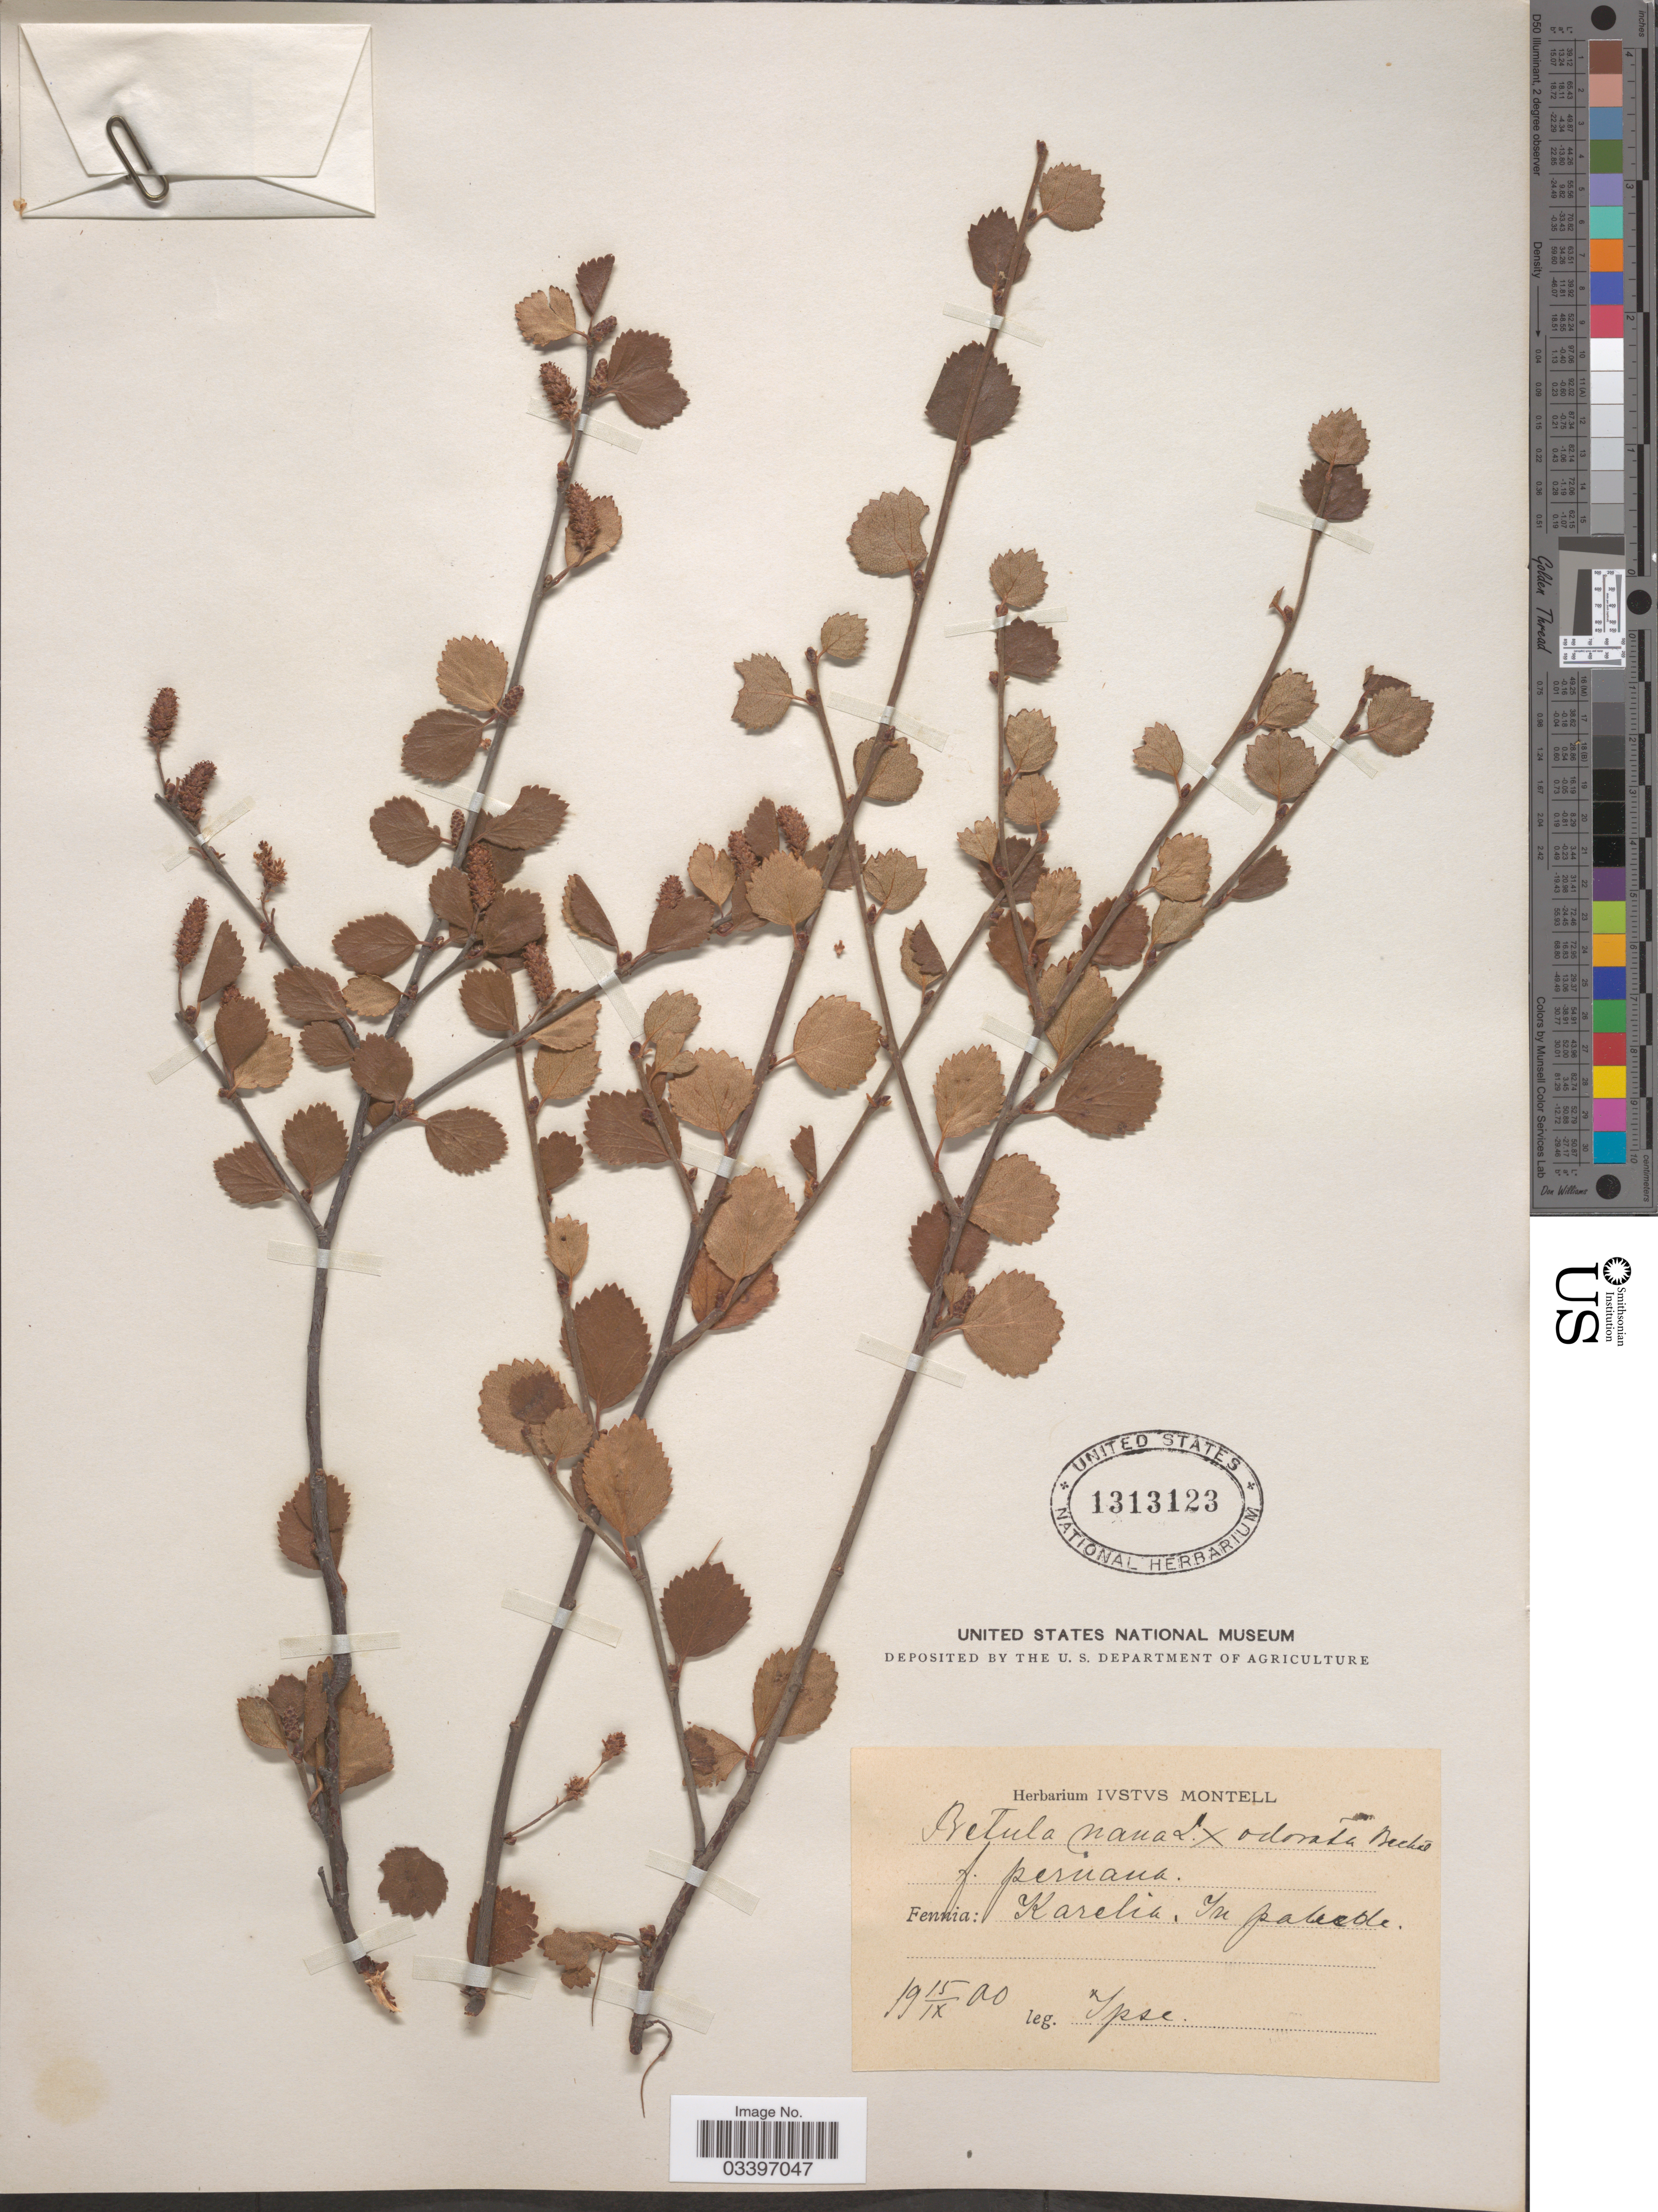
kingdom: Plantae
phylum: Tracheophyta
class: Magnoliopsida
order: Fagales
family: Betulaceae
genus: Betula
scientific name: Betula nana x B. pubescens var. fragrans Ashburner & McAll.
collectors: I. Montell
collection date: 1900-09-15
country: Finland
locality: Fennia: Karelia.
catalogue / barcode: US 1313123